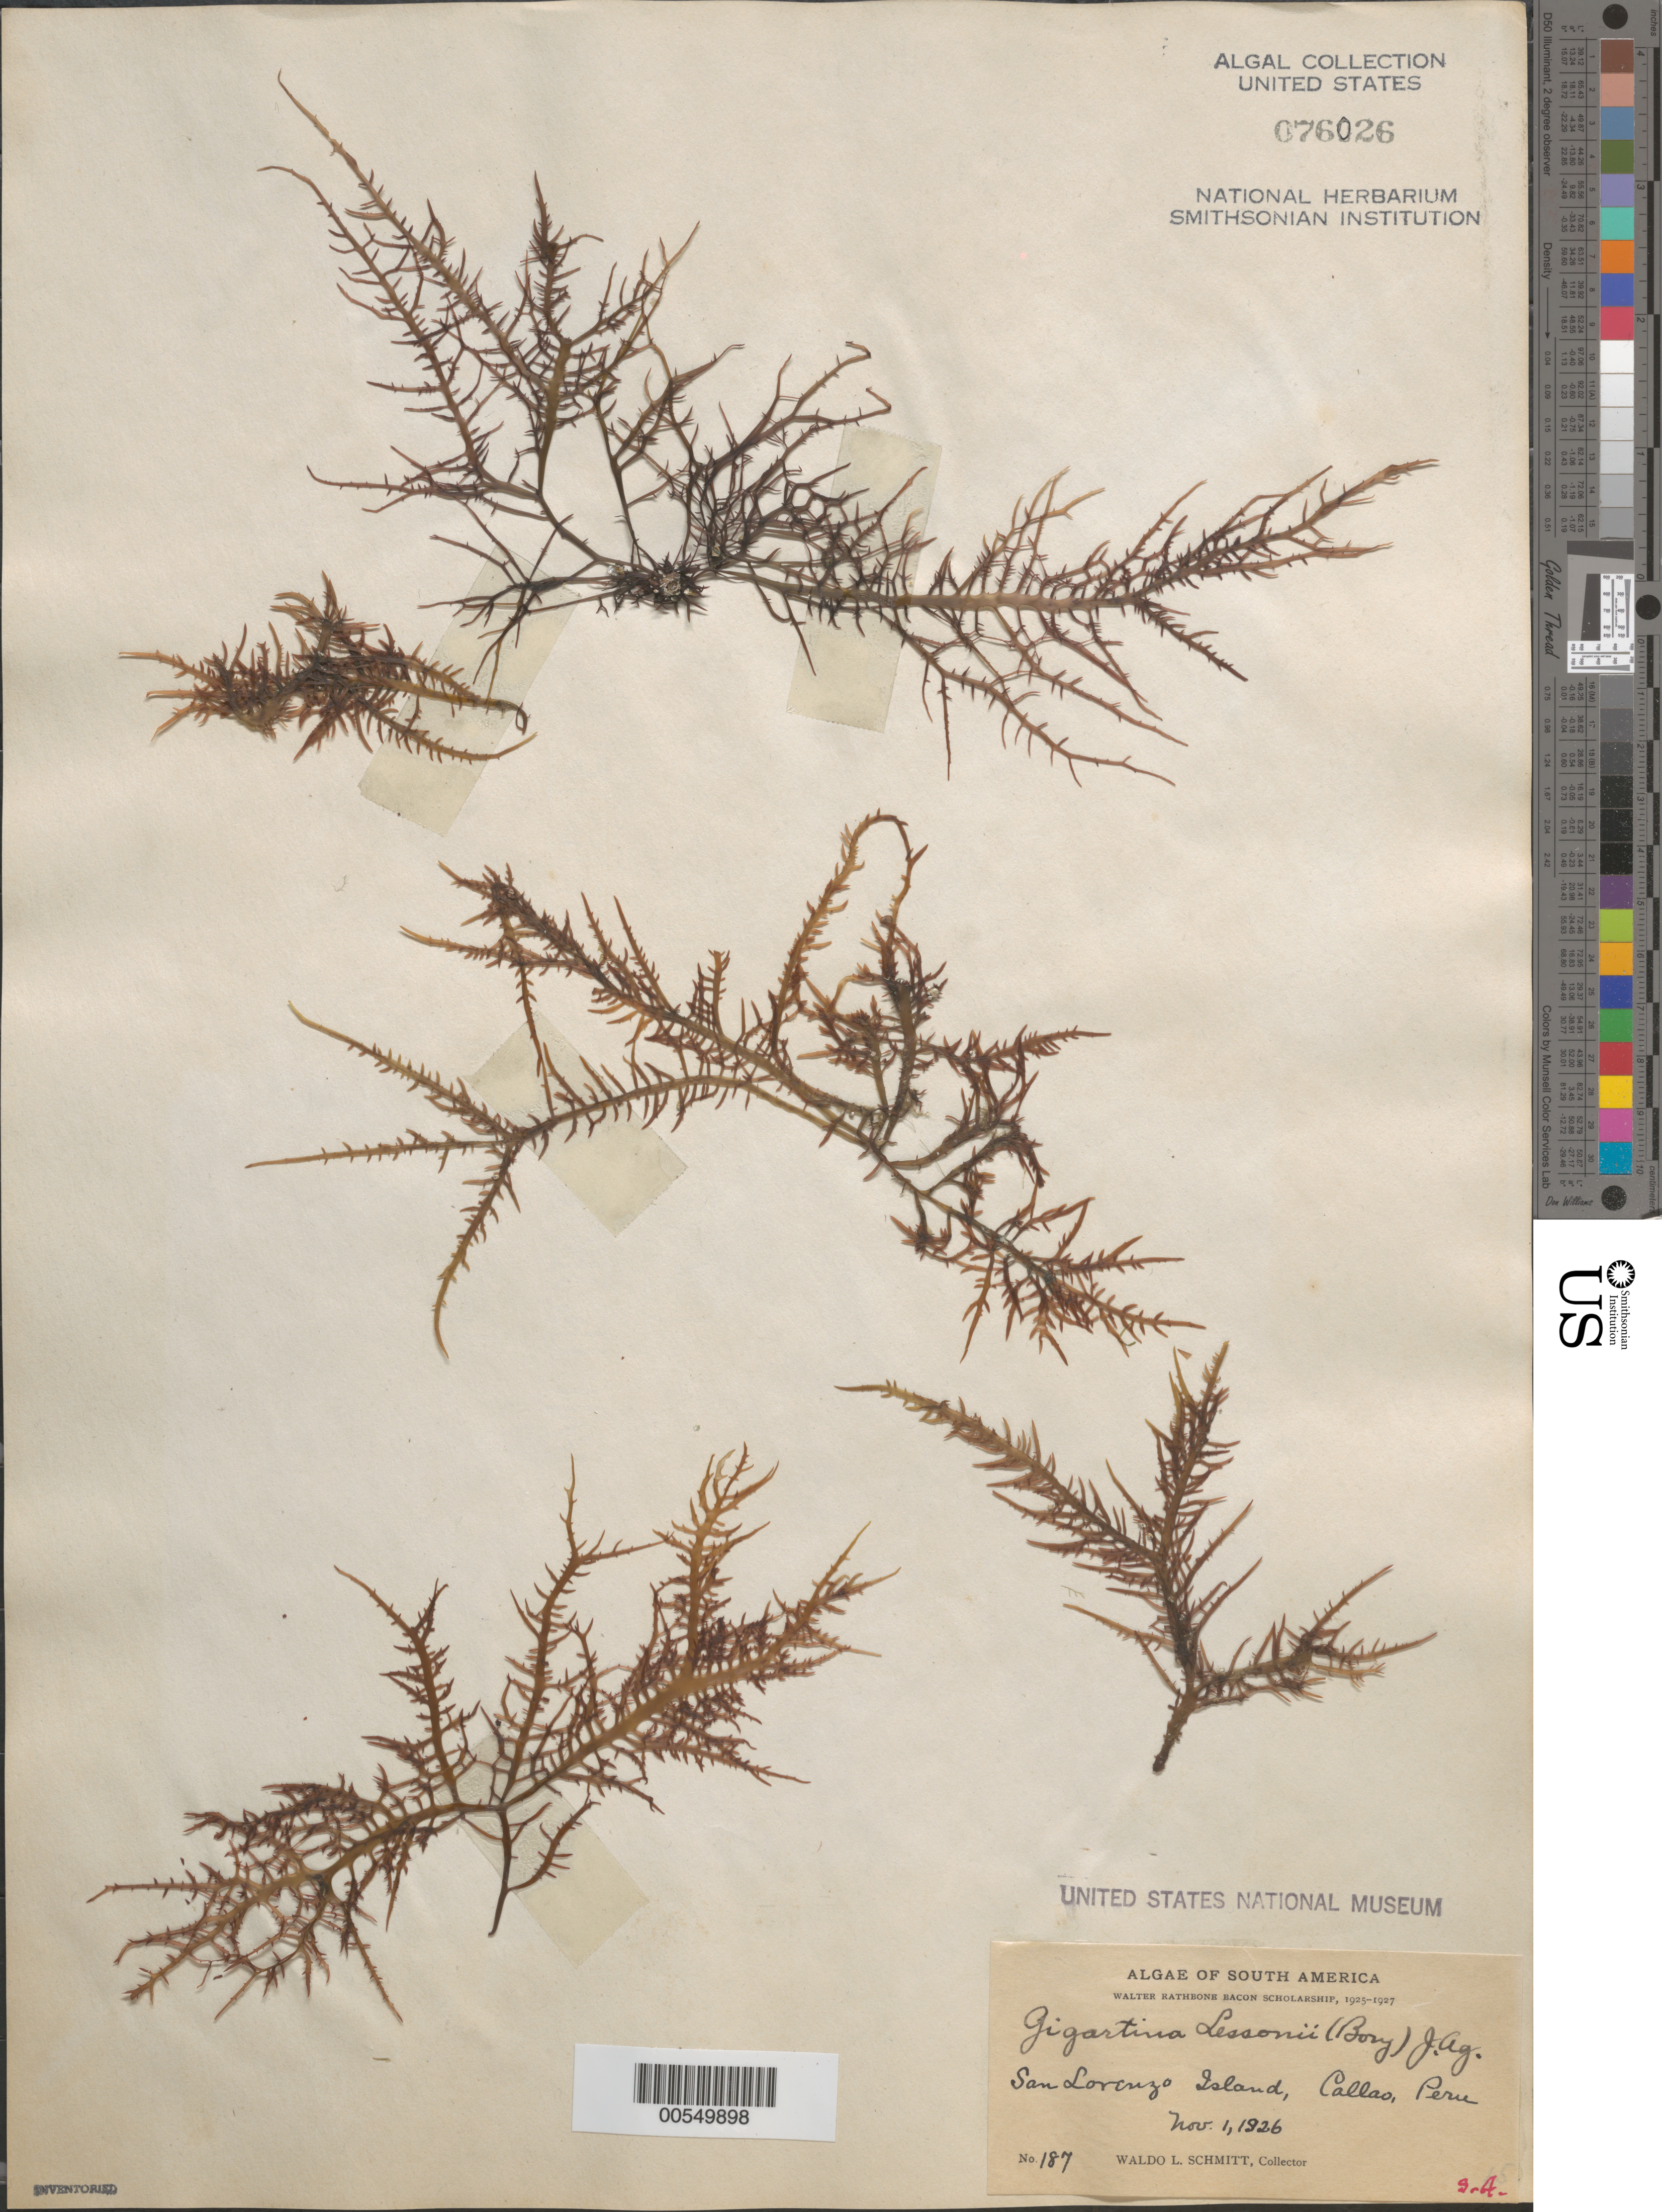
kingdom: Plantae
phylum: Rhodophyta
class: Florideophyceae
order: Gigartinales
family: Gigartinaceae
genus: Chondracanthus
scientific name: Chondracanthus chamissoi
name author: (C. Agardh) Kützing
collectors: W. L. Schmitt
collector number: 187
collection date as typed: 01 Nov 1926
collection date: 1926-11-01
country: Peru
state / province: Callao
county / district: Callao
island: Isla San Lorenzo (San Lorenzo Island)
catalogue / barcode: US 76026